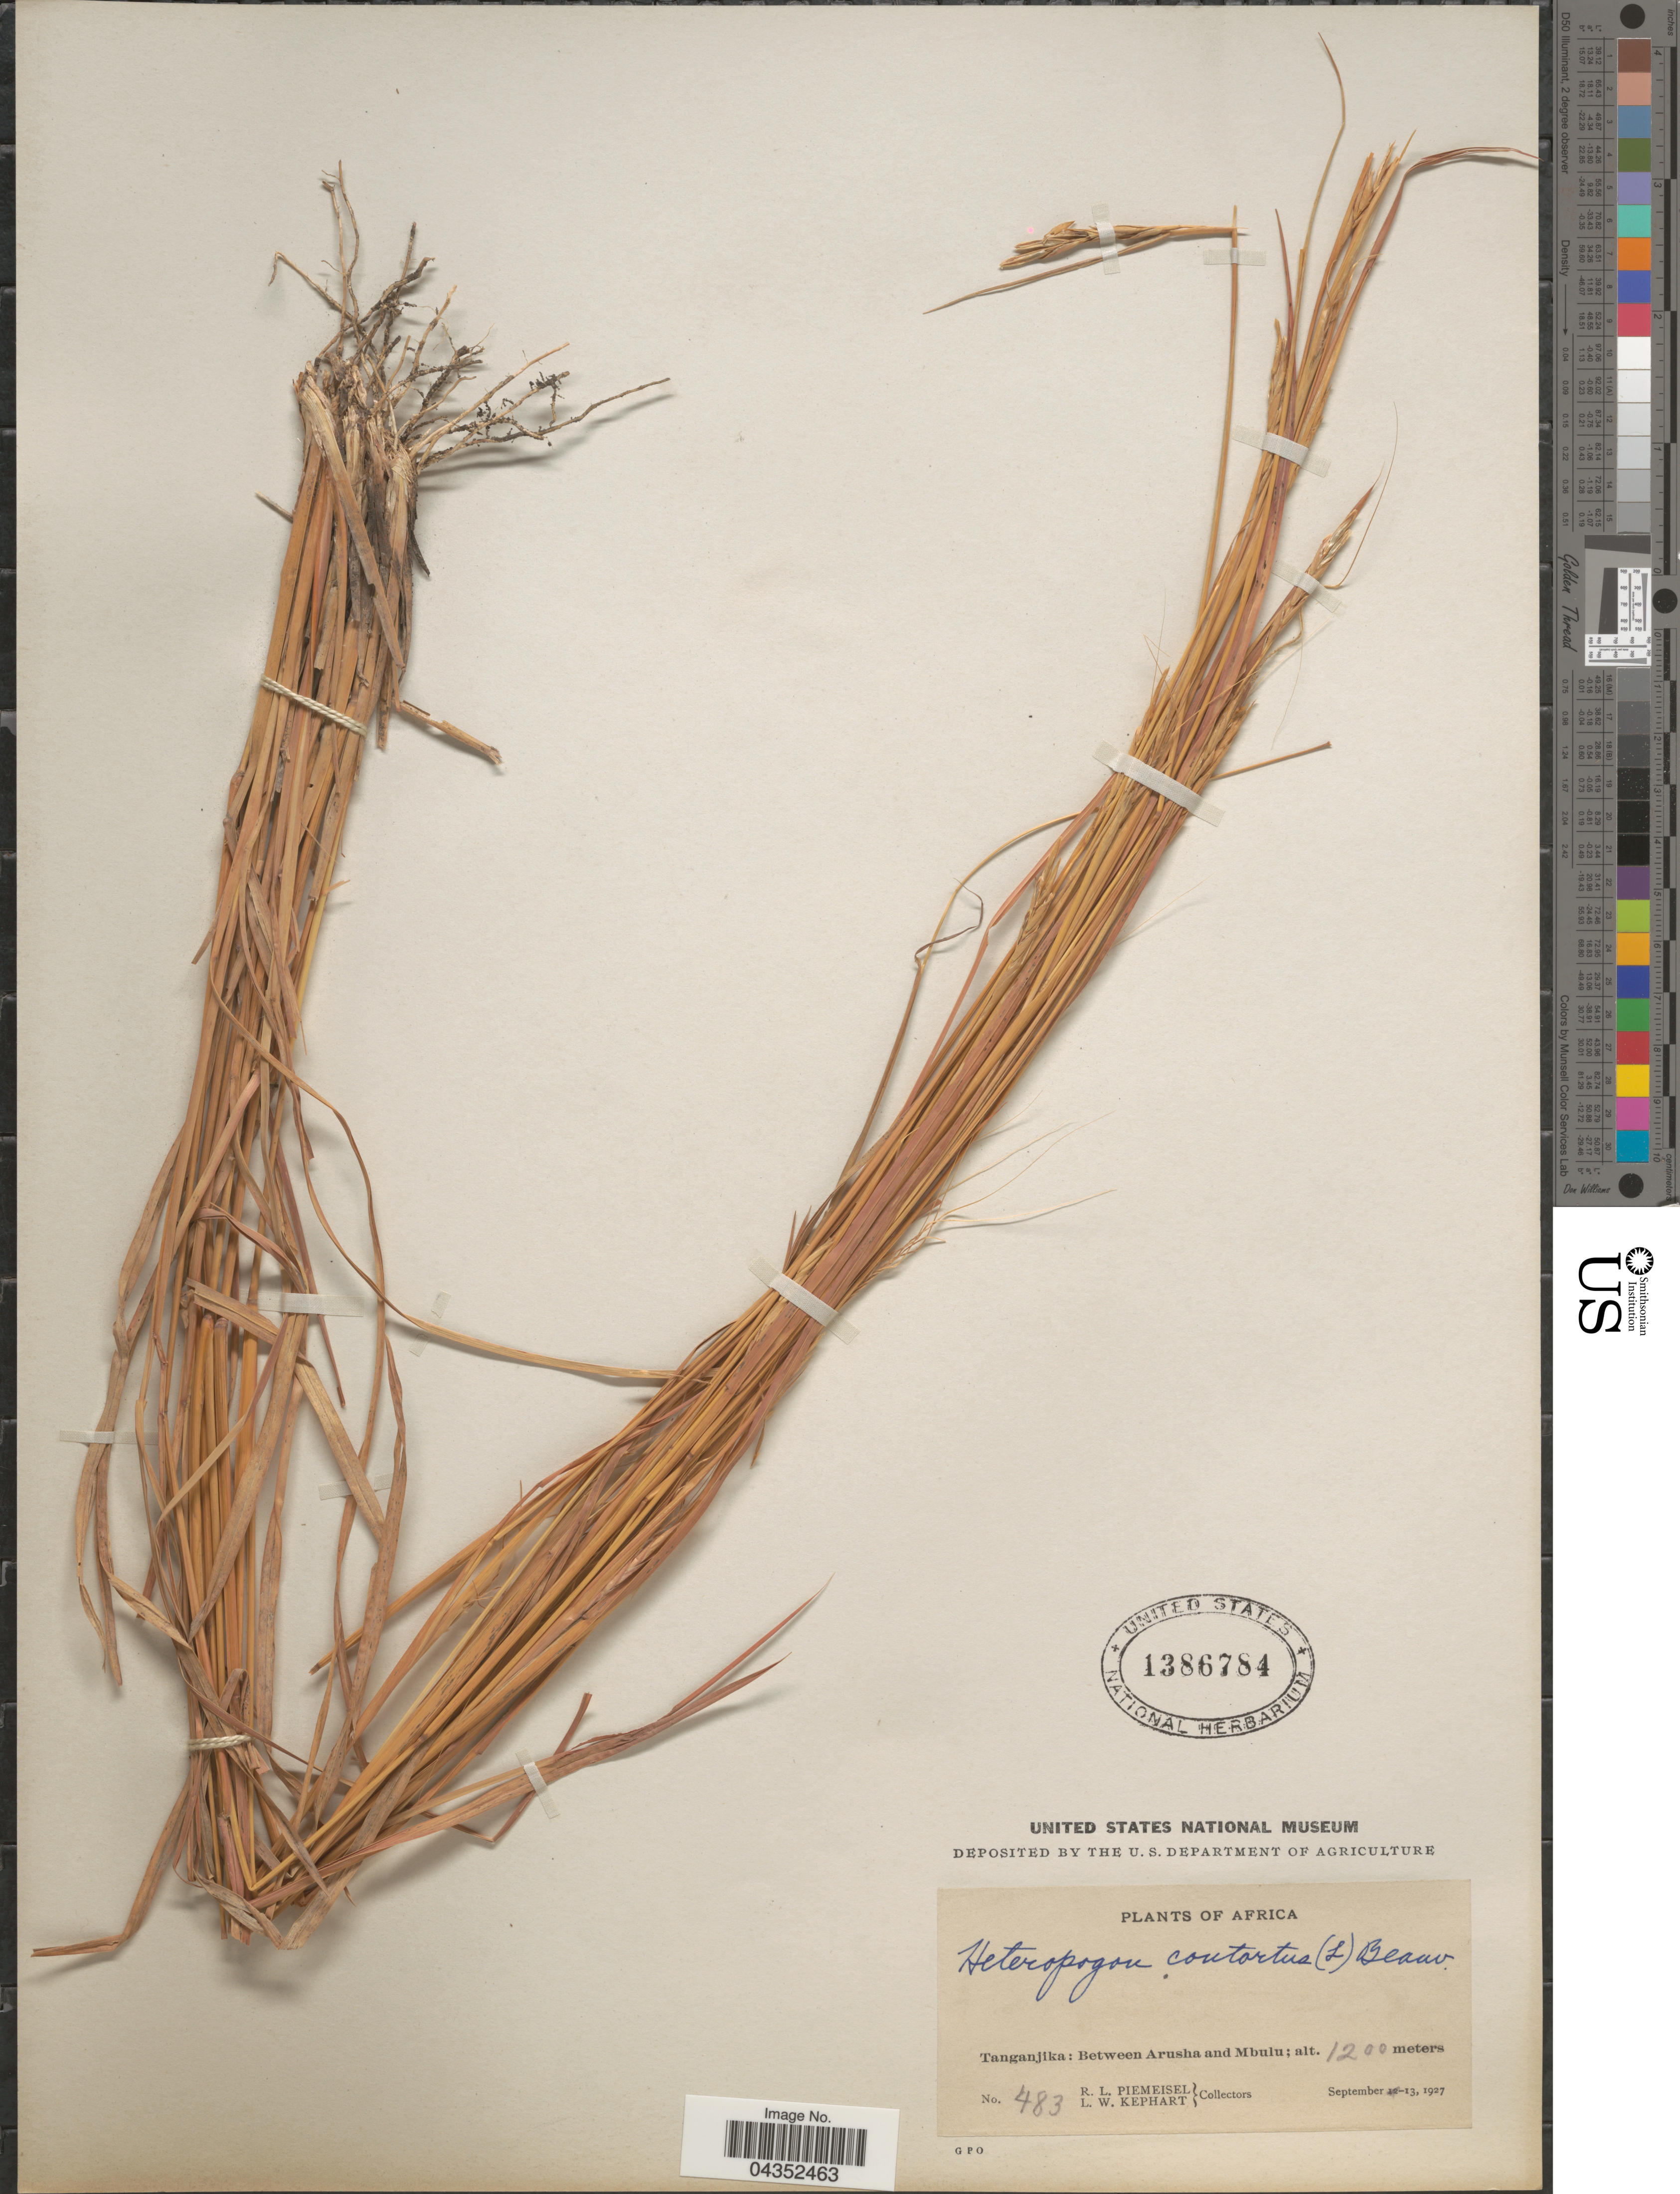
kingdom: Plantae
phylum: Tracheophyta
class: Liliopsida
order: Poales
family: Poaceae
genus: Heteropogon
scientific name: Heteropogon contortus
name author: (L.) P. Beauv. ex Roem. & Schult.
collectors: R. L. Piemeisel & L. W. Kephart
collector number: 483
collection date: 1927-09-13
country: Tanzania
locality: Tanganjika: Between Arusha and Mbulu.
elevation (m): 1200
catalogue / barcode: US 1386784